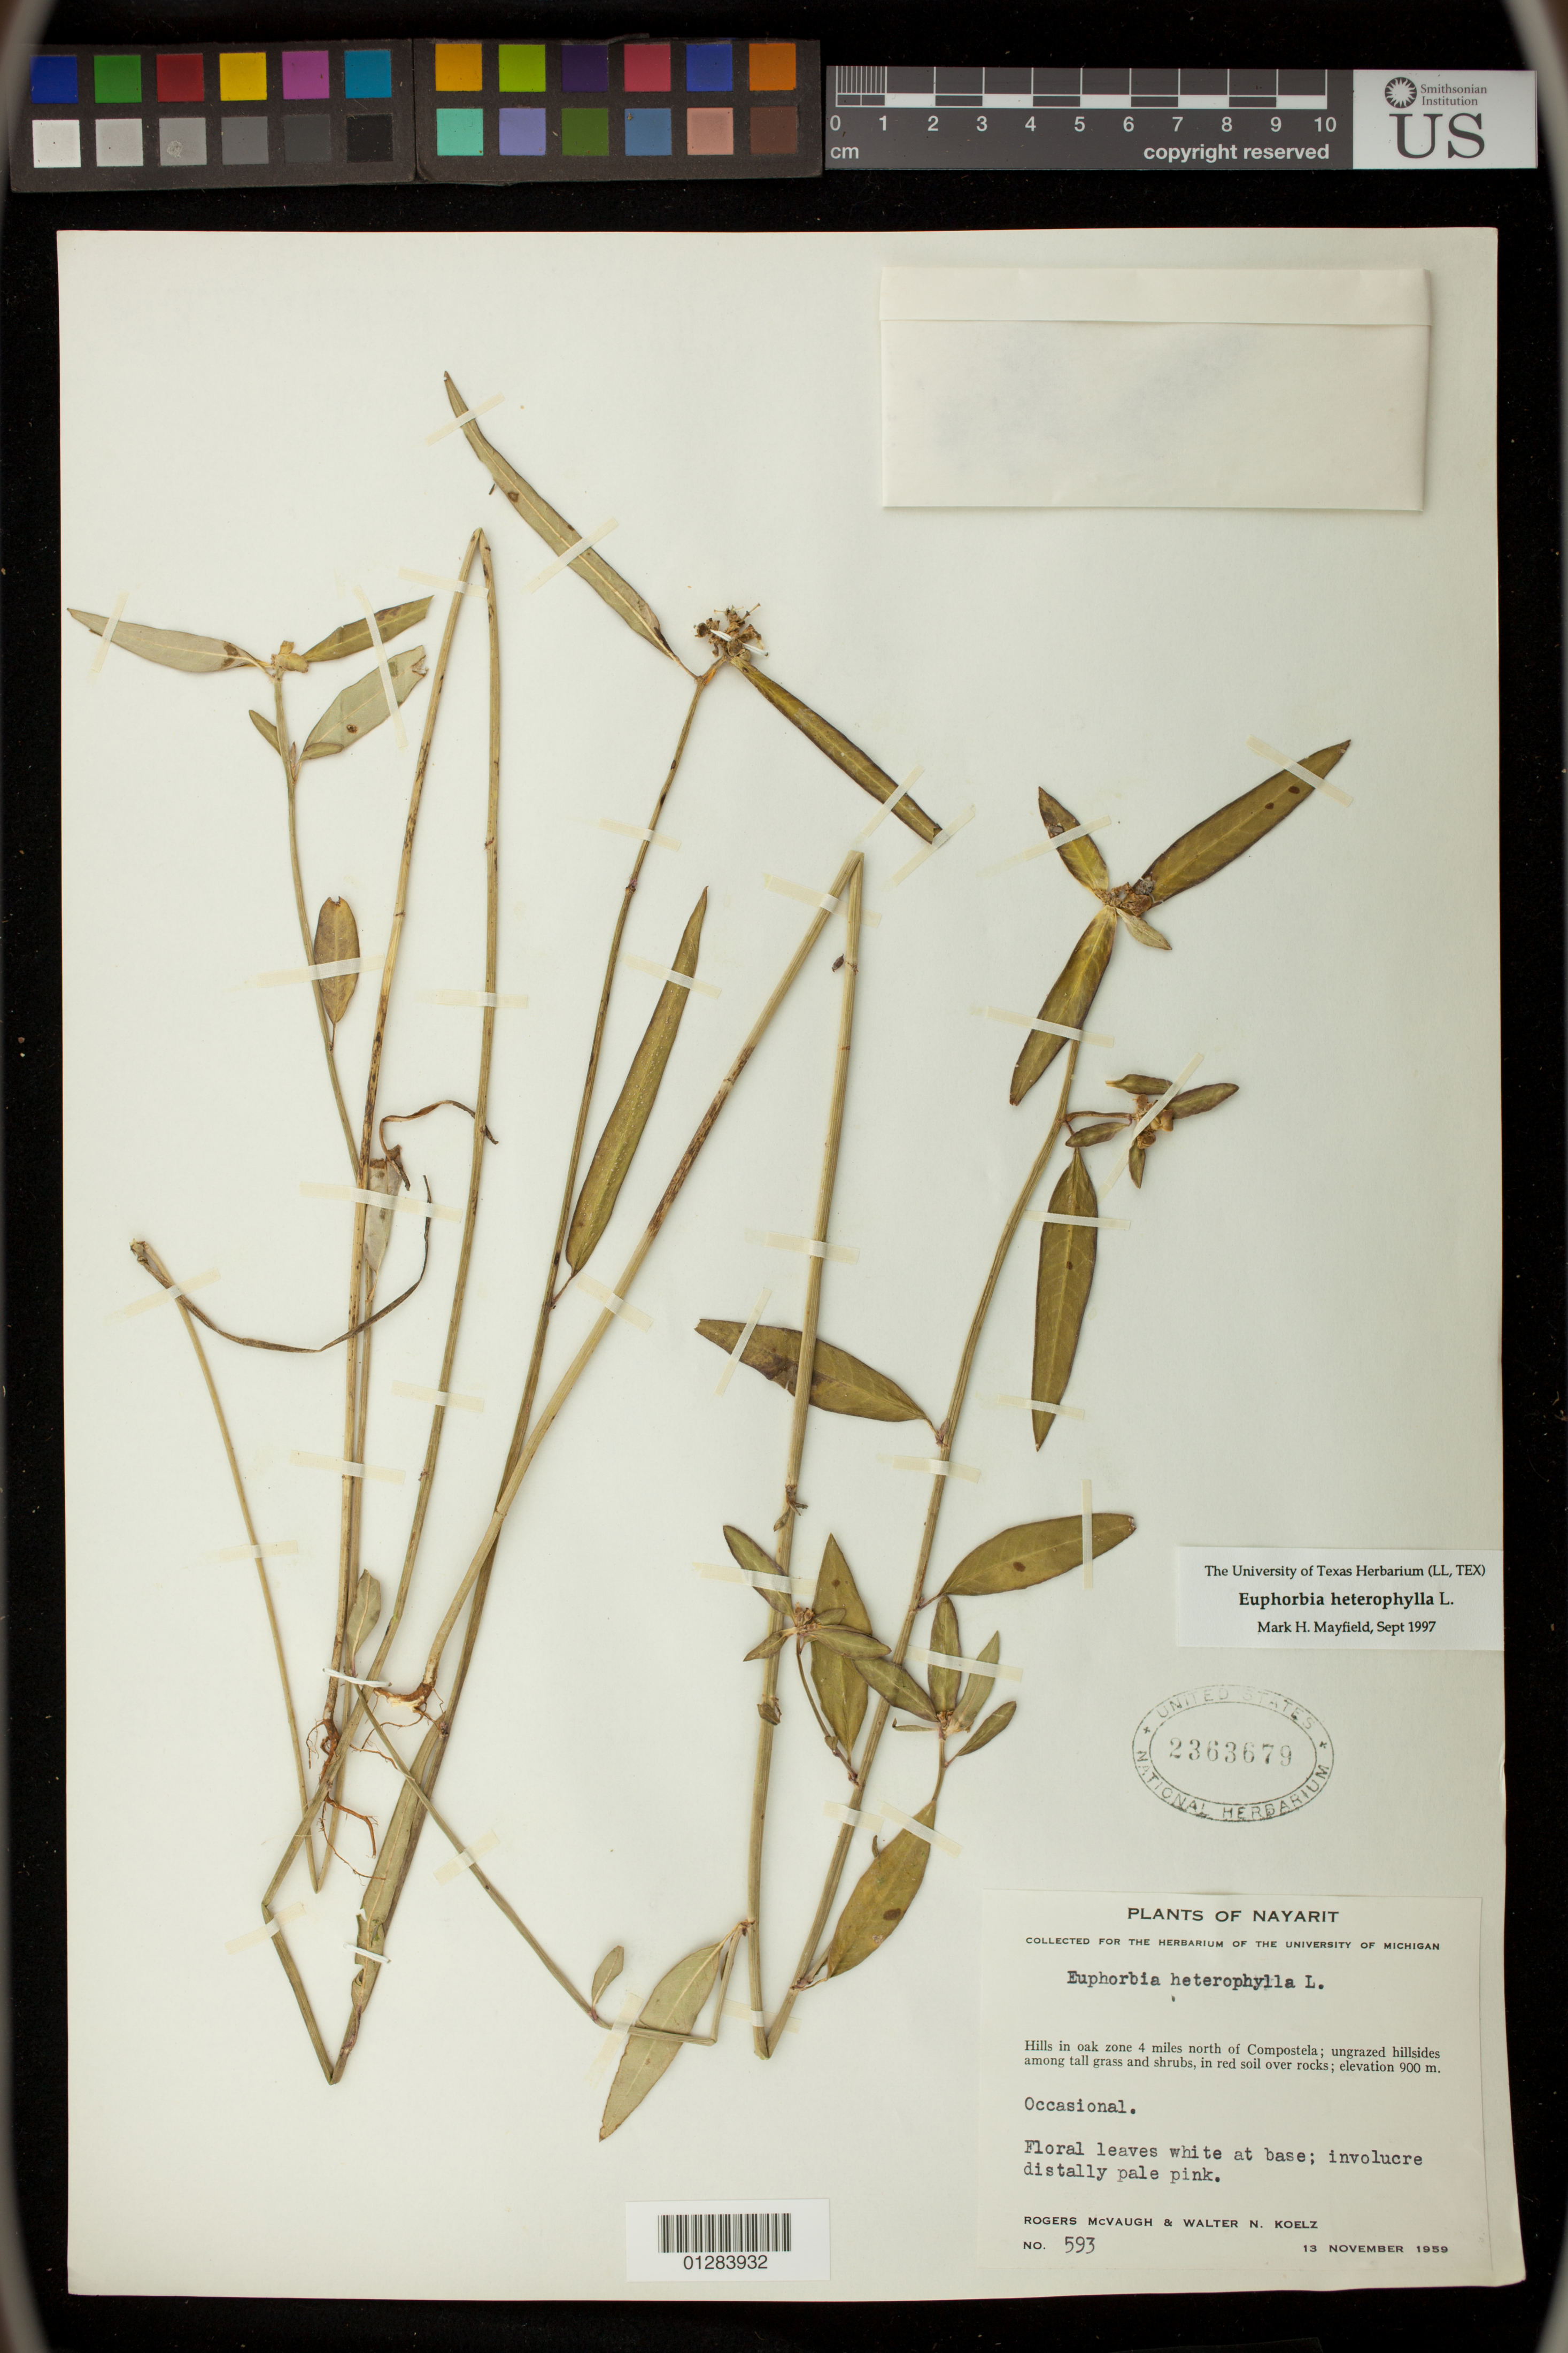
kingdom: Plantae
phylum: Tracheophyta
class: Magnoliopsida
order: Malpighiales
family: Euphorbiaceae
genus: Euphorbia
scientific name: Euphorbia heterophylla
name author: L.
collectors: R. McVaugh & W. N. Koelz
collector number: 593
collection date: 1959-11-13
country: Mexico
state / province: Nayarit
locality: Hills in oak zone 4 miles north of Compostela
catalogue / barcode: US 2363679